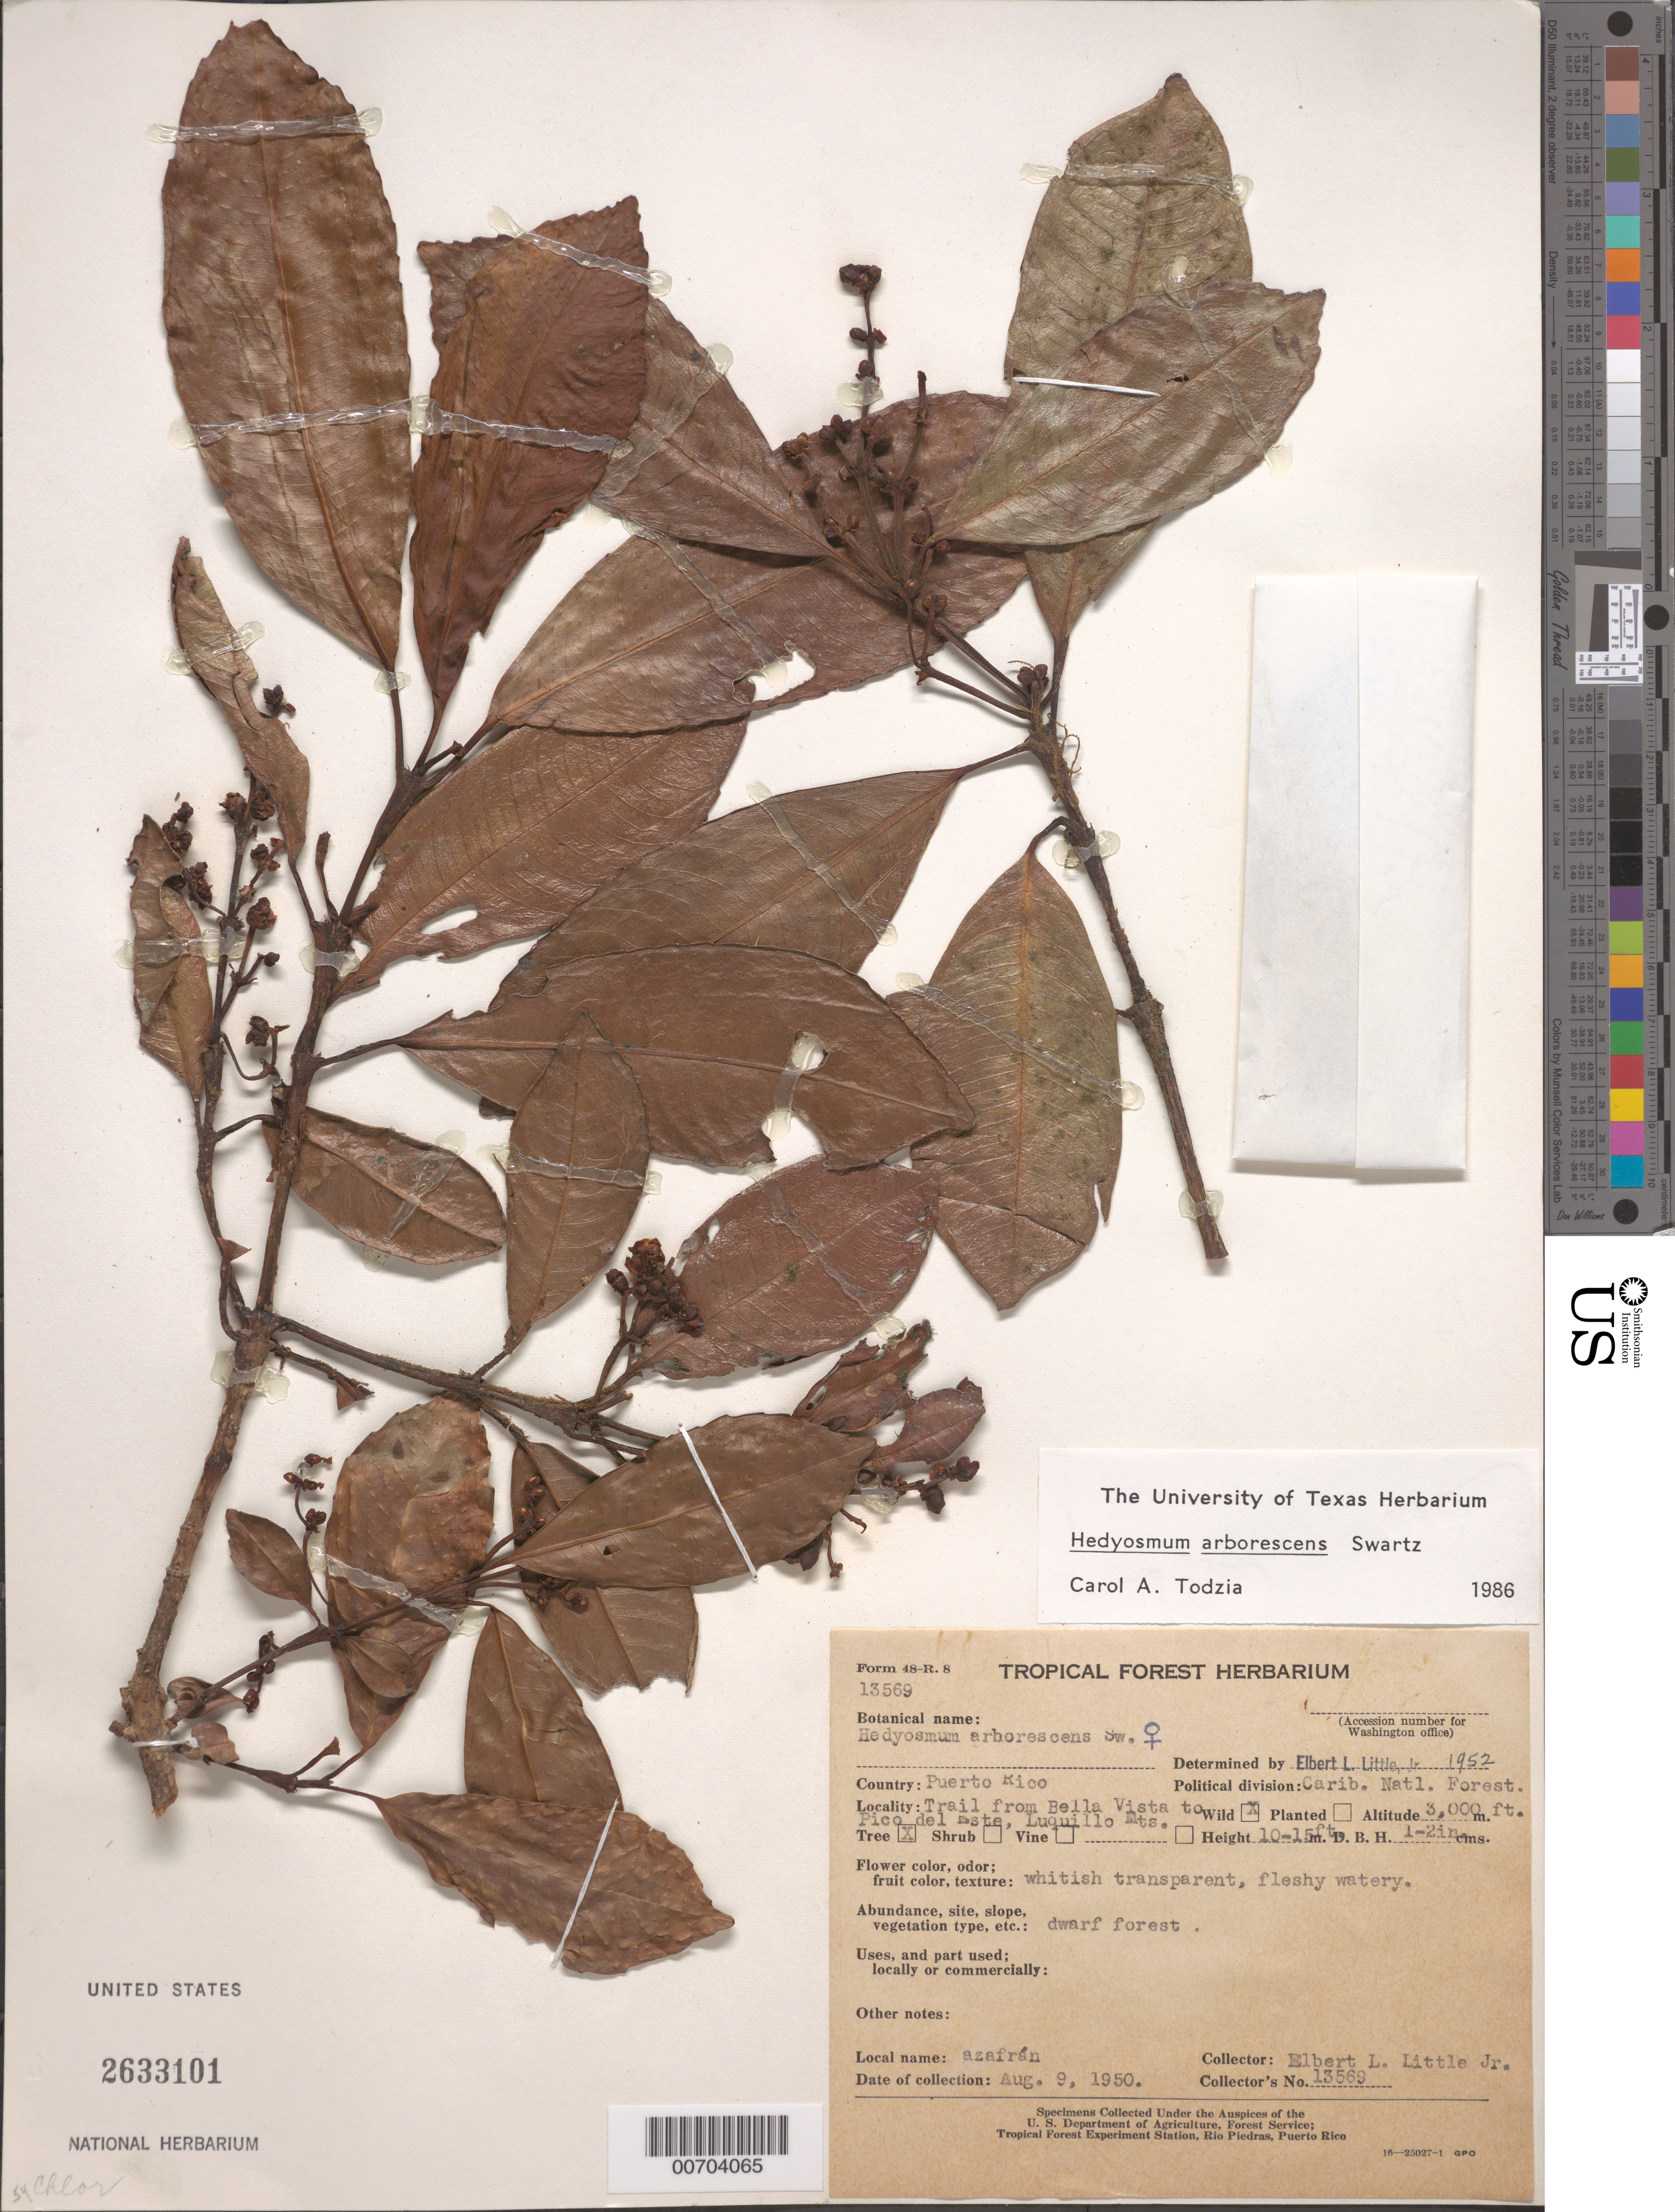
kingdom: Plantae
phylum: Tracheophyta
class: Magnoliopsida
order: Chloranthales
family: Chloranthaceae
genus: Hedyosmum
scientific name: Hedyosmum arborescens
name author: Sw.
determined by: Todzia, C. A., (TEX), University of Texas Austin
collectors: E. L. Little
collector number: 13569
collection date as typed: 09 Aug 1950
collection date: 1950-08-09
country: Puerto Rico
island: Greater Antilles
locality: Caribbean Natl. Forest, Trail from Bella Vista to Pico del Este, Luquillo Mts.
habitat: Dwarf forest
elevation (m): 914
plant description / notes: Common name: "azafrán"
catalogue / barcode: US 2633101